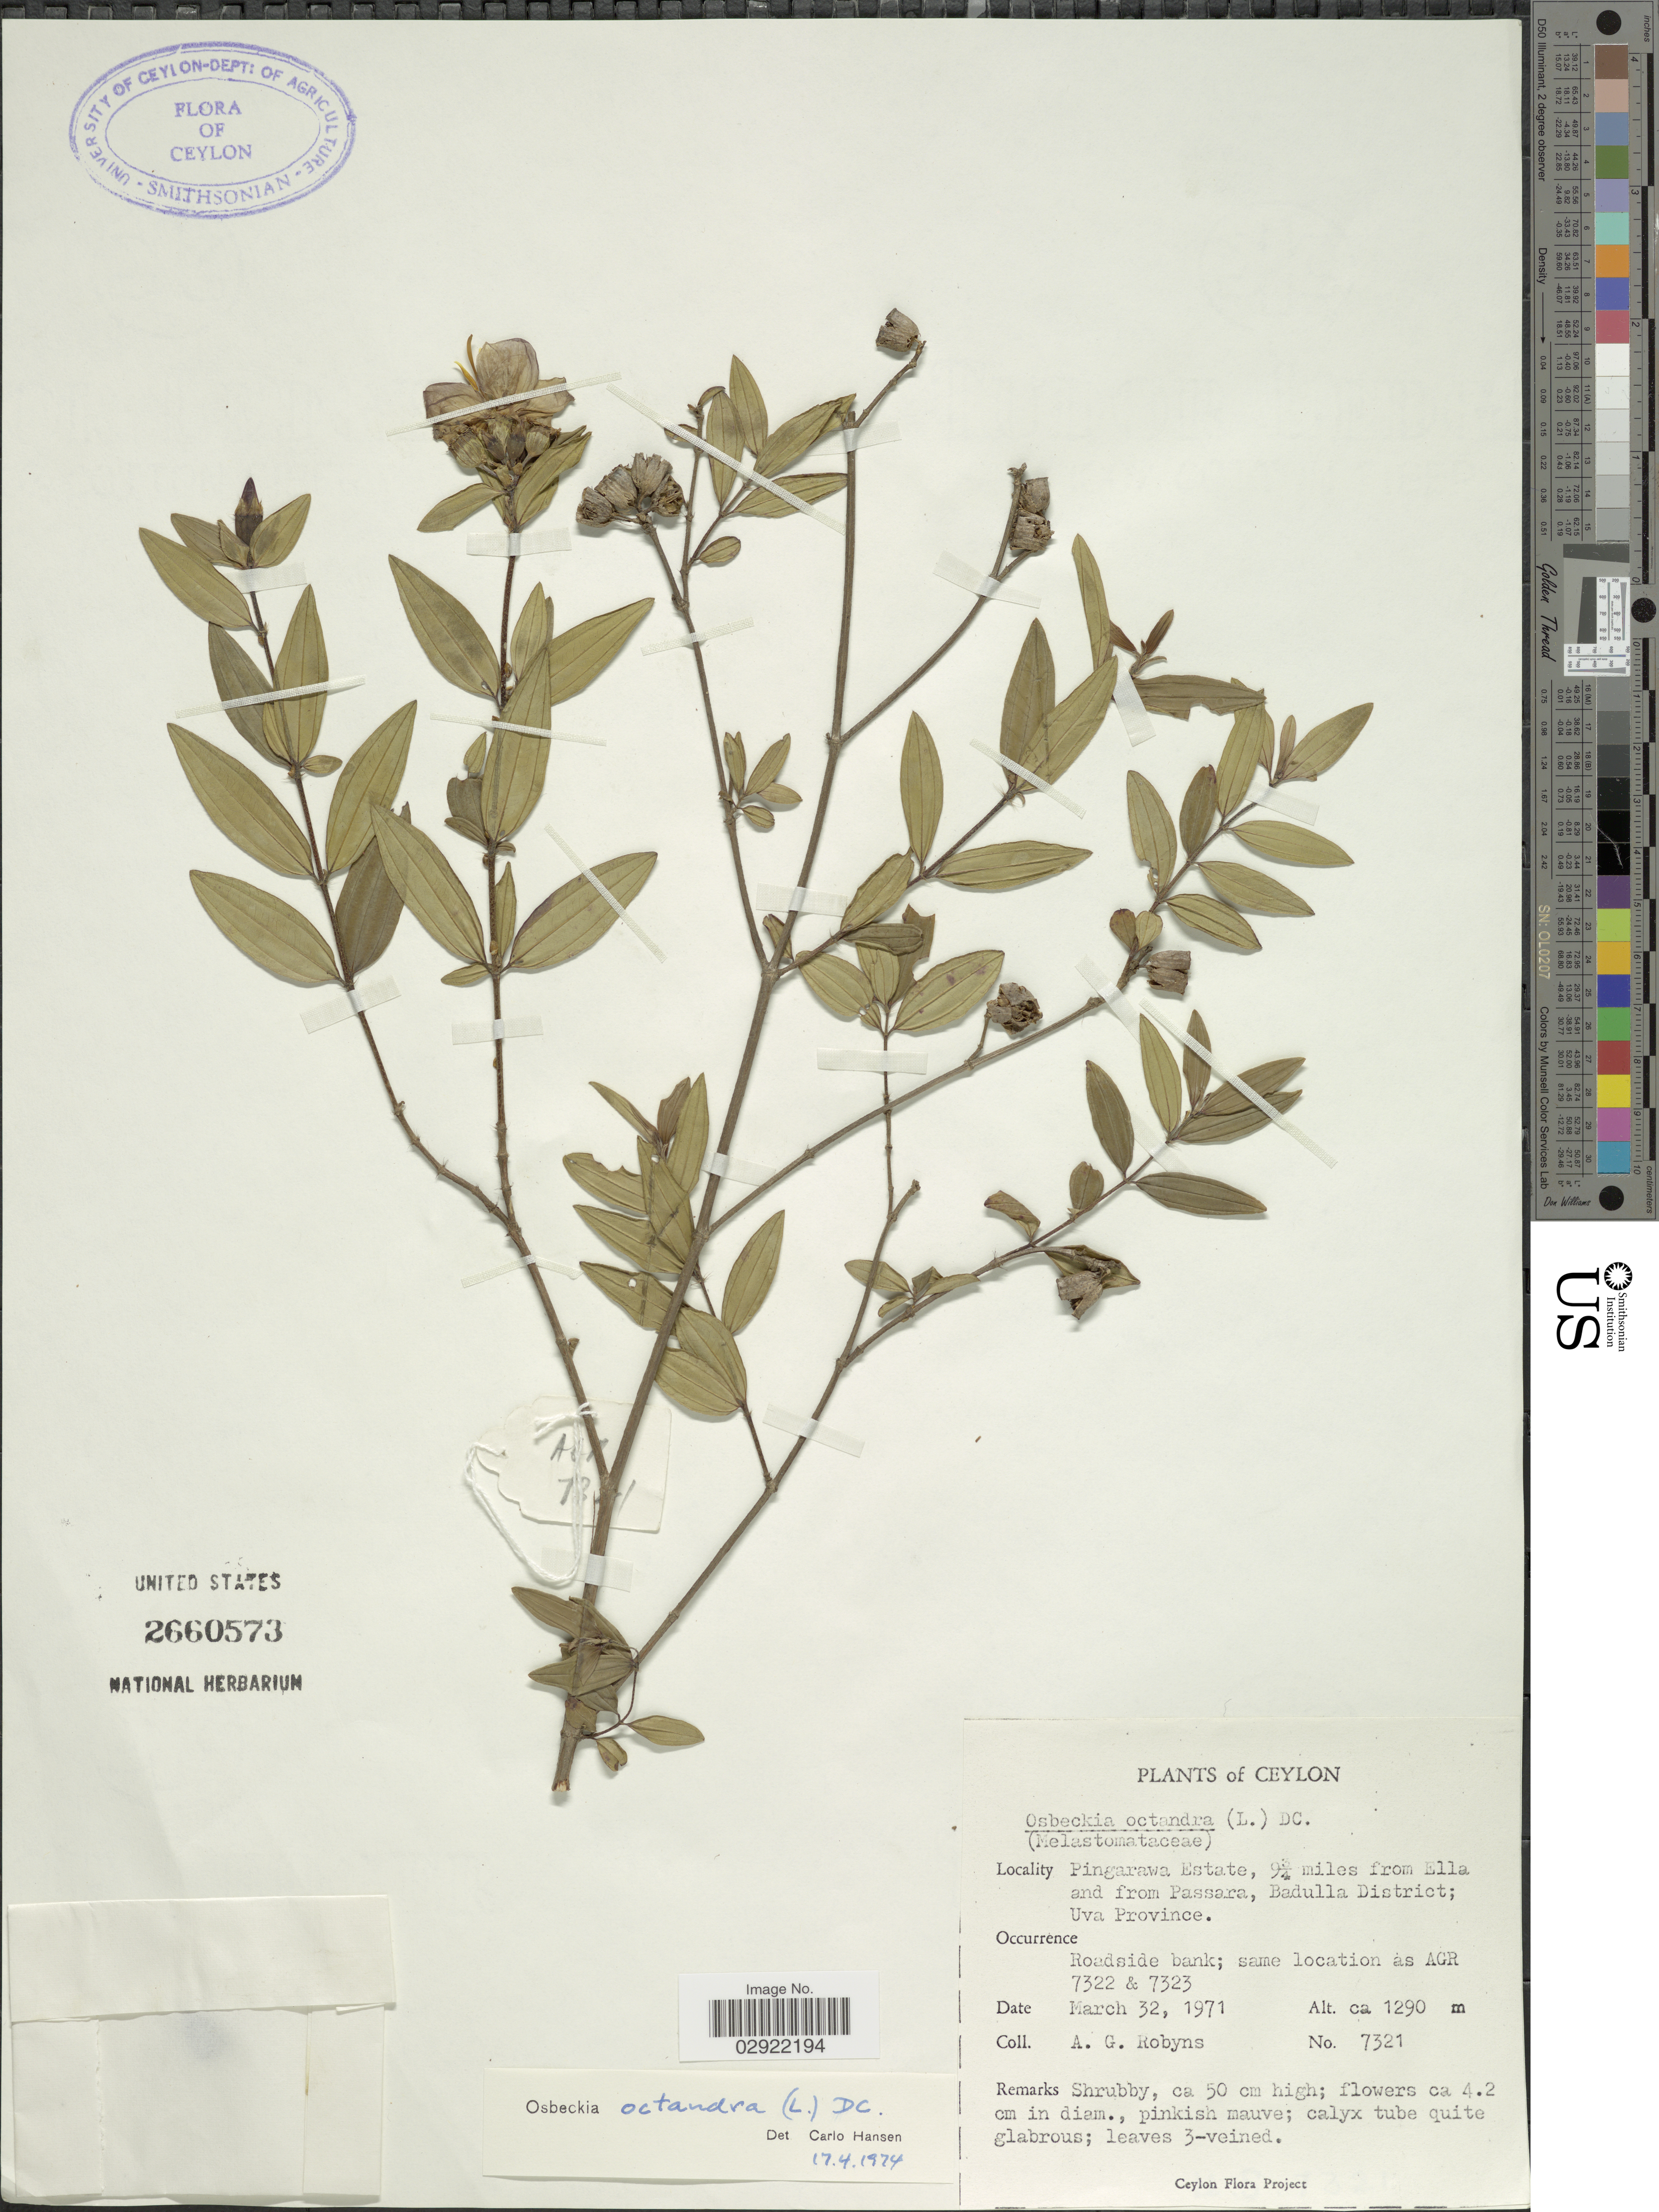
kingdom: Plantae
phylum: Tracheophyta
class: Magnoliopsida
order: Myrtales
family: Melastomataceae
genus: Osbeckia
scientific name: Osbeckia octandra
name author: DC.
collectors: A. Robyns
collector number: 7321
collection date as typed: March 32, 1971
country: Sri Lanka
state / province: Uva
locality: Ceylon. Pingarawa Estate, 9¾ miles from Ella and from Passara, Badulla District.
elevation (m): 1290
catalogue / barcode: US 2660573